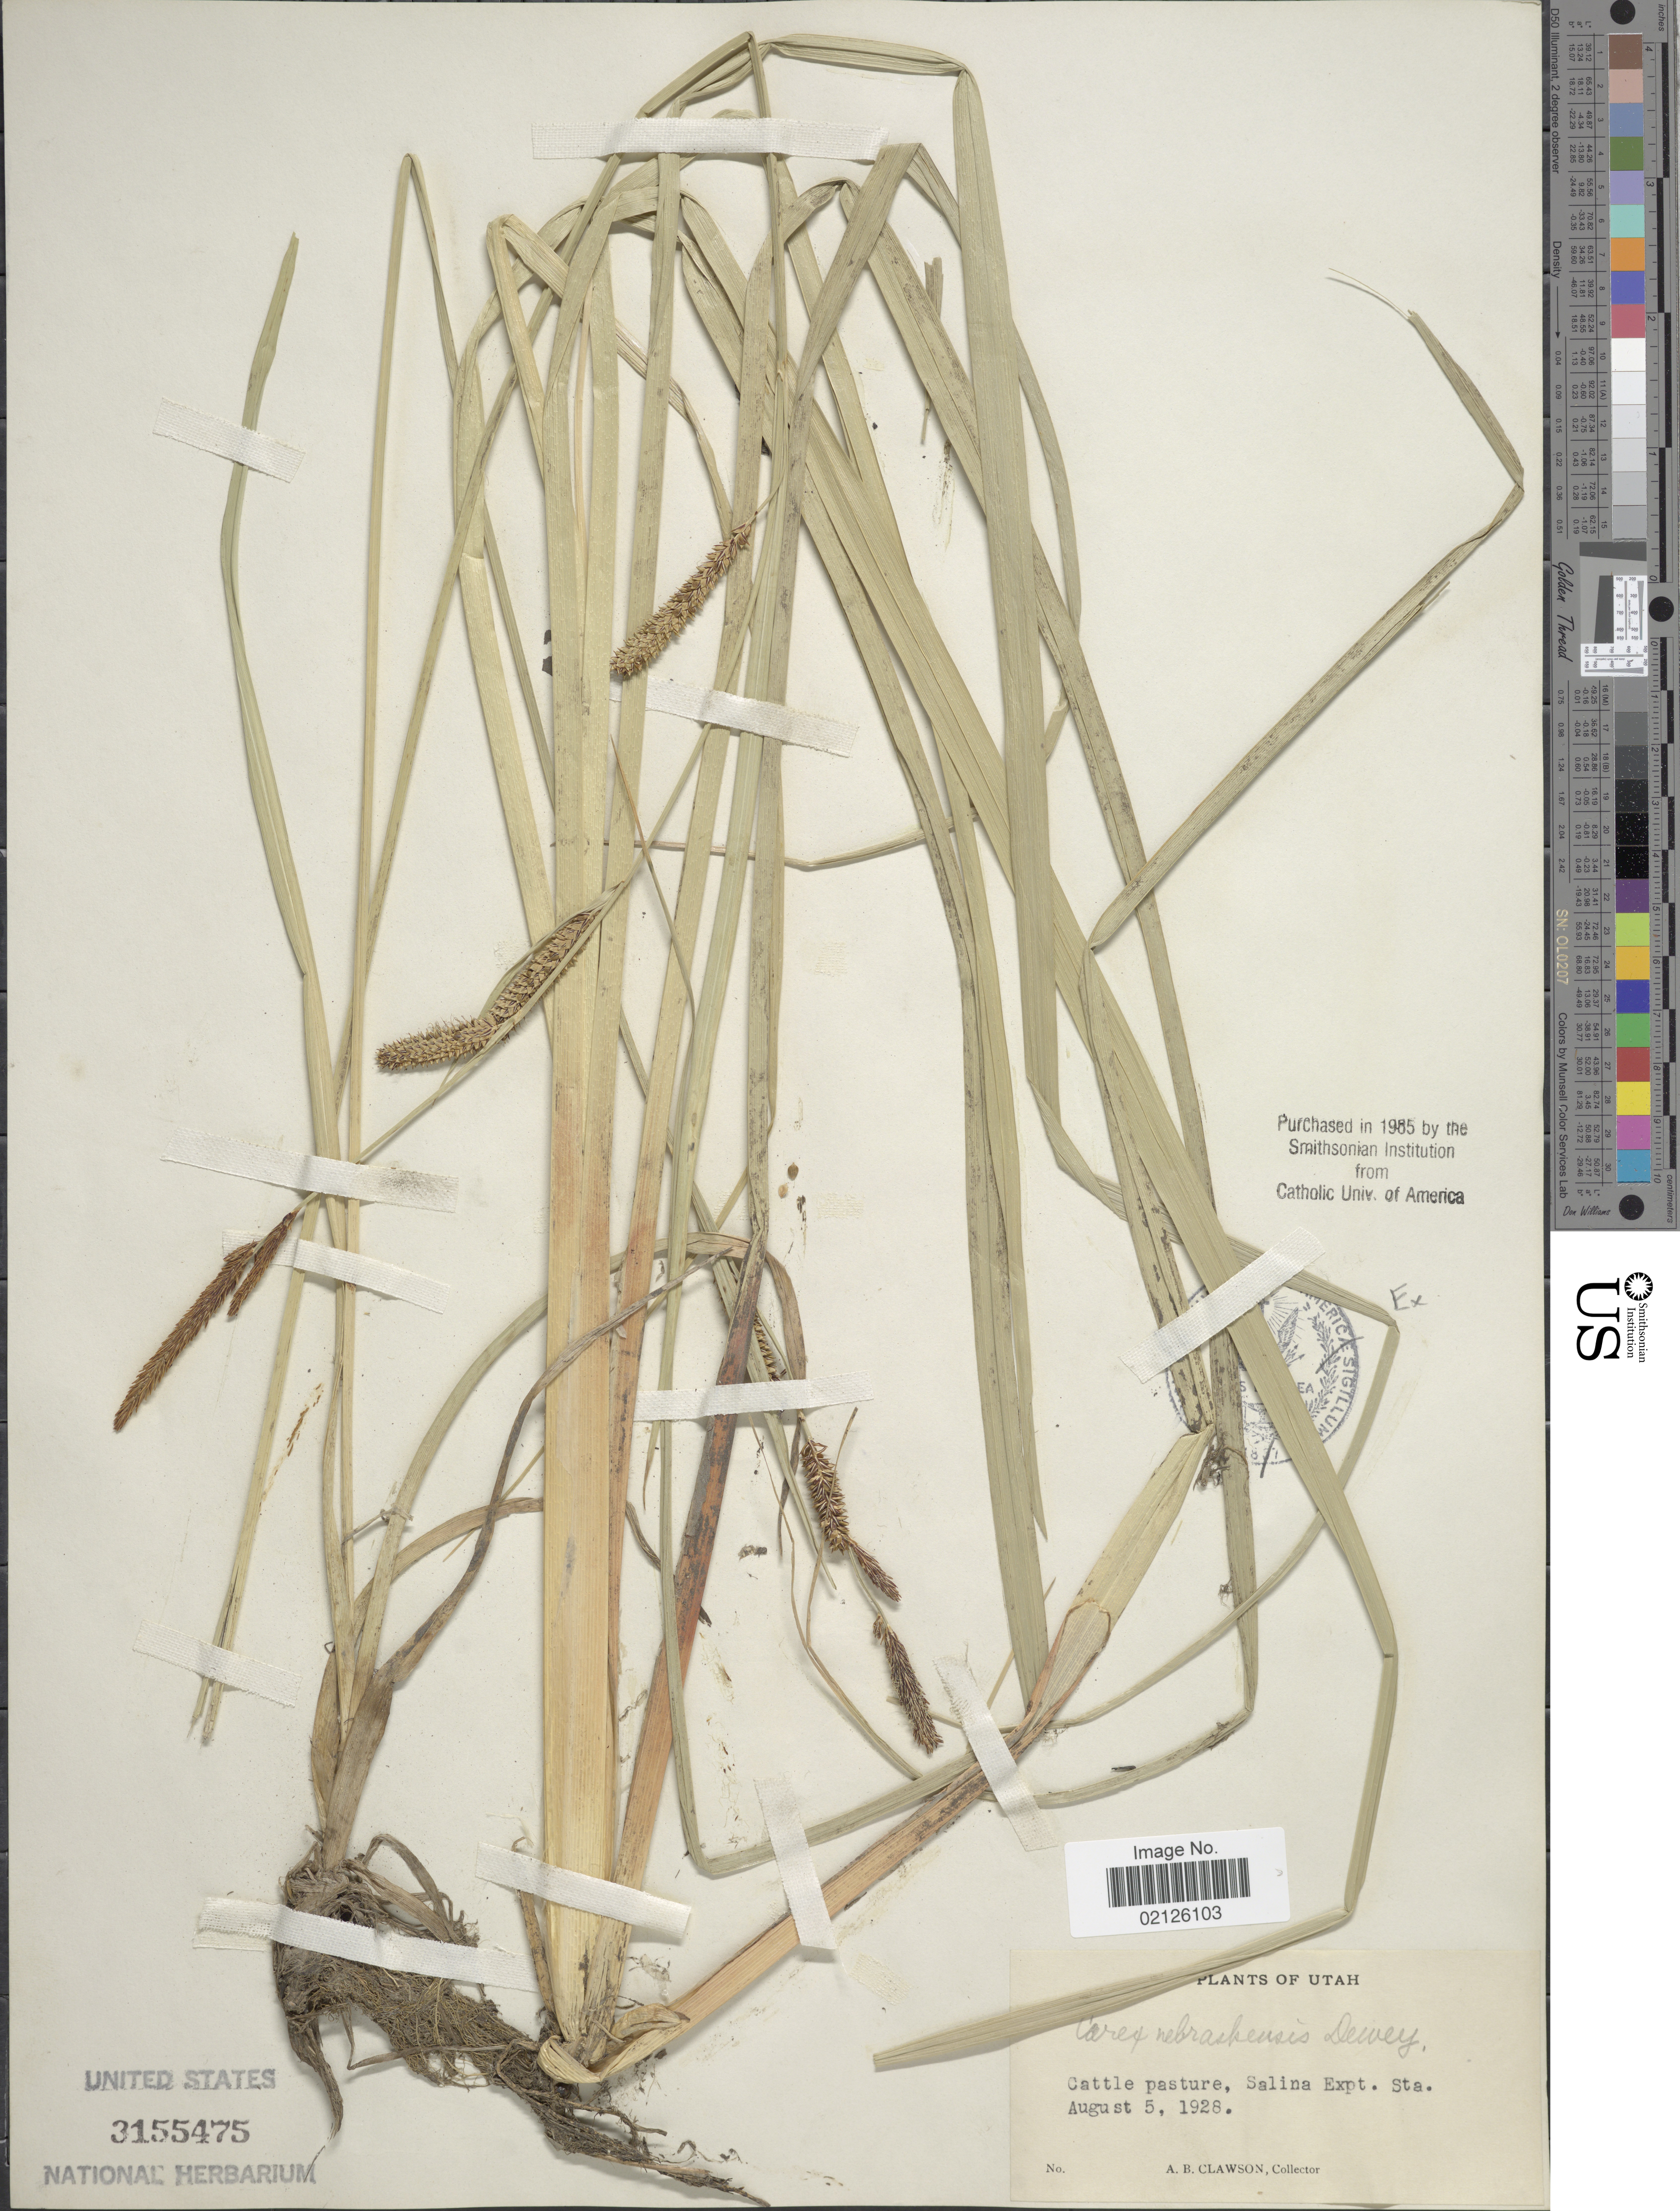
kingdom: Plantae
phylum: Tracheophyta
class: Liliopsida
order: Poales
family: Cyperaceae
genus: Carex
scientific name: Carex nebrascensis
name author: Dewey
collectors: A. Clawson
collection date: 1928-08-05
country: United States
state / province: Utah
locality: Cattle pasture, Salina Expt. Sta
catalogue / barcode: US 3155475